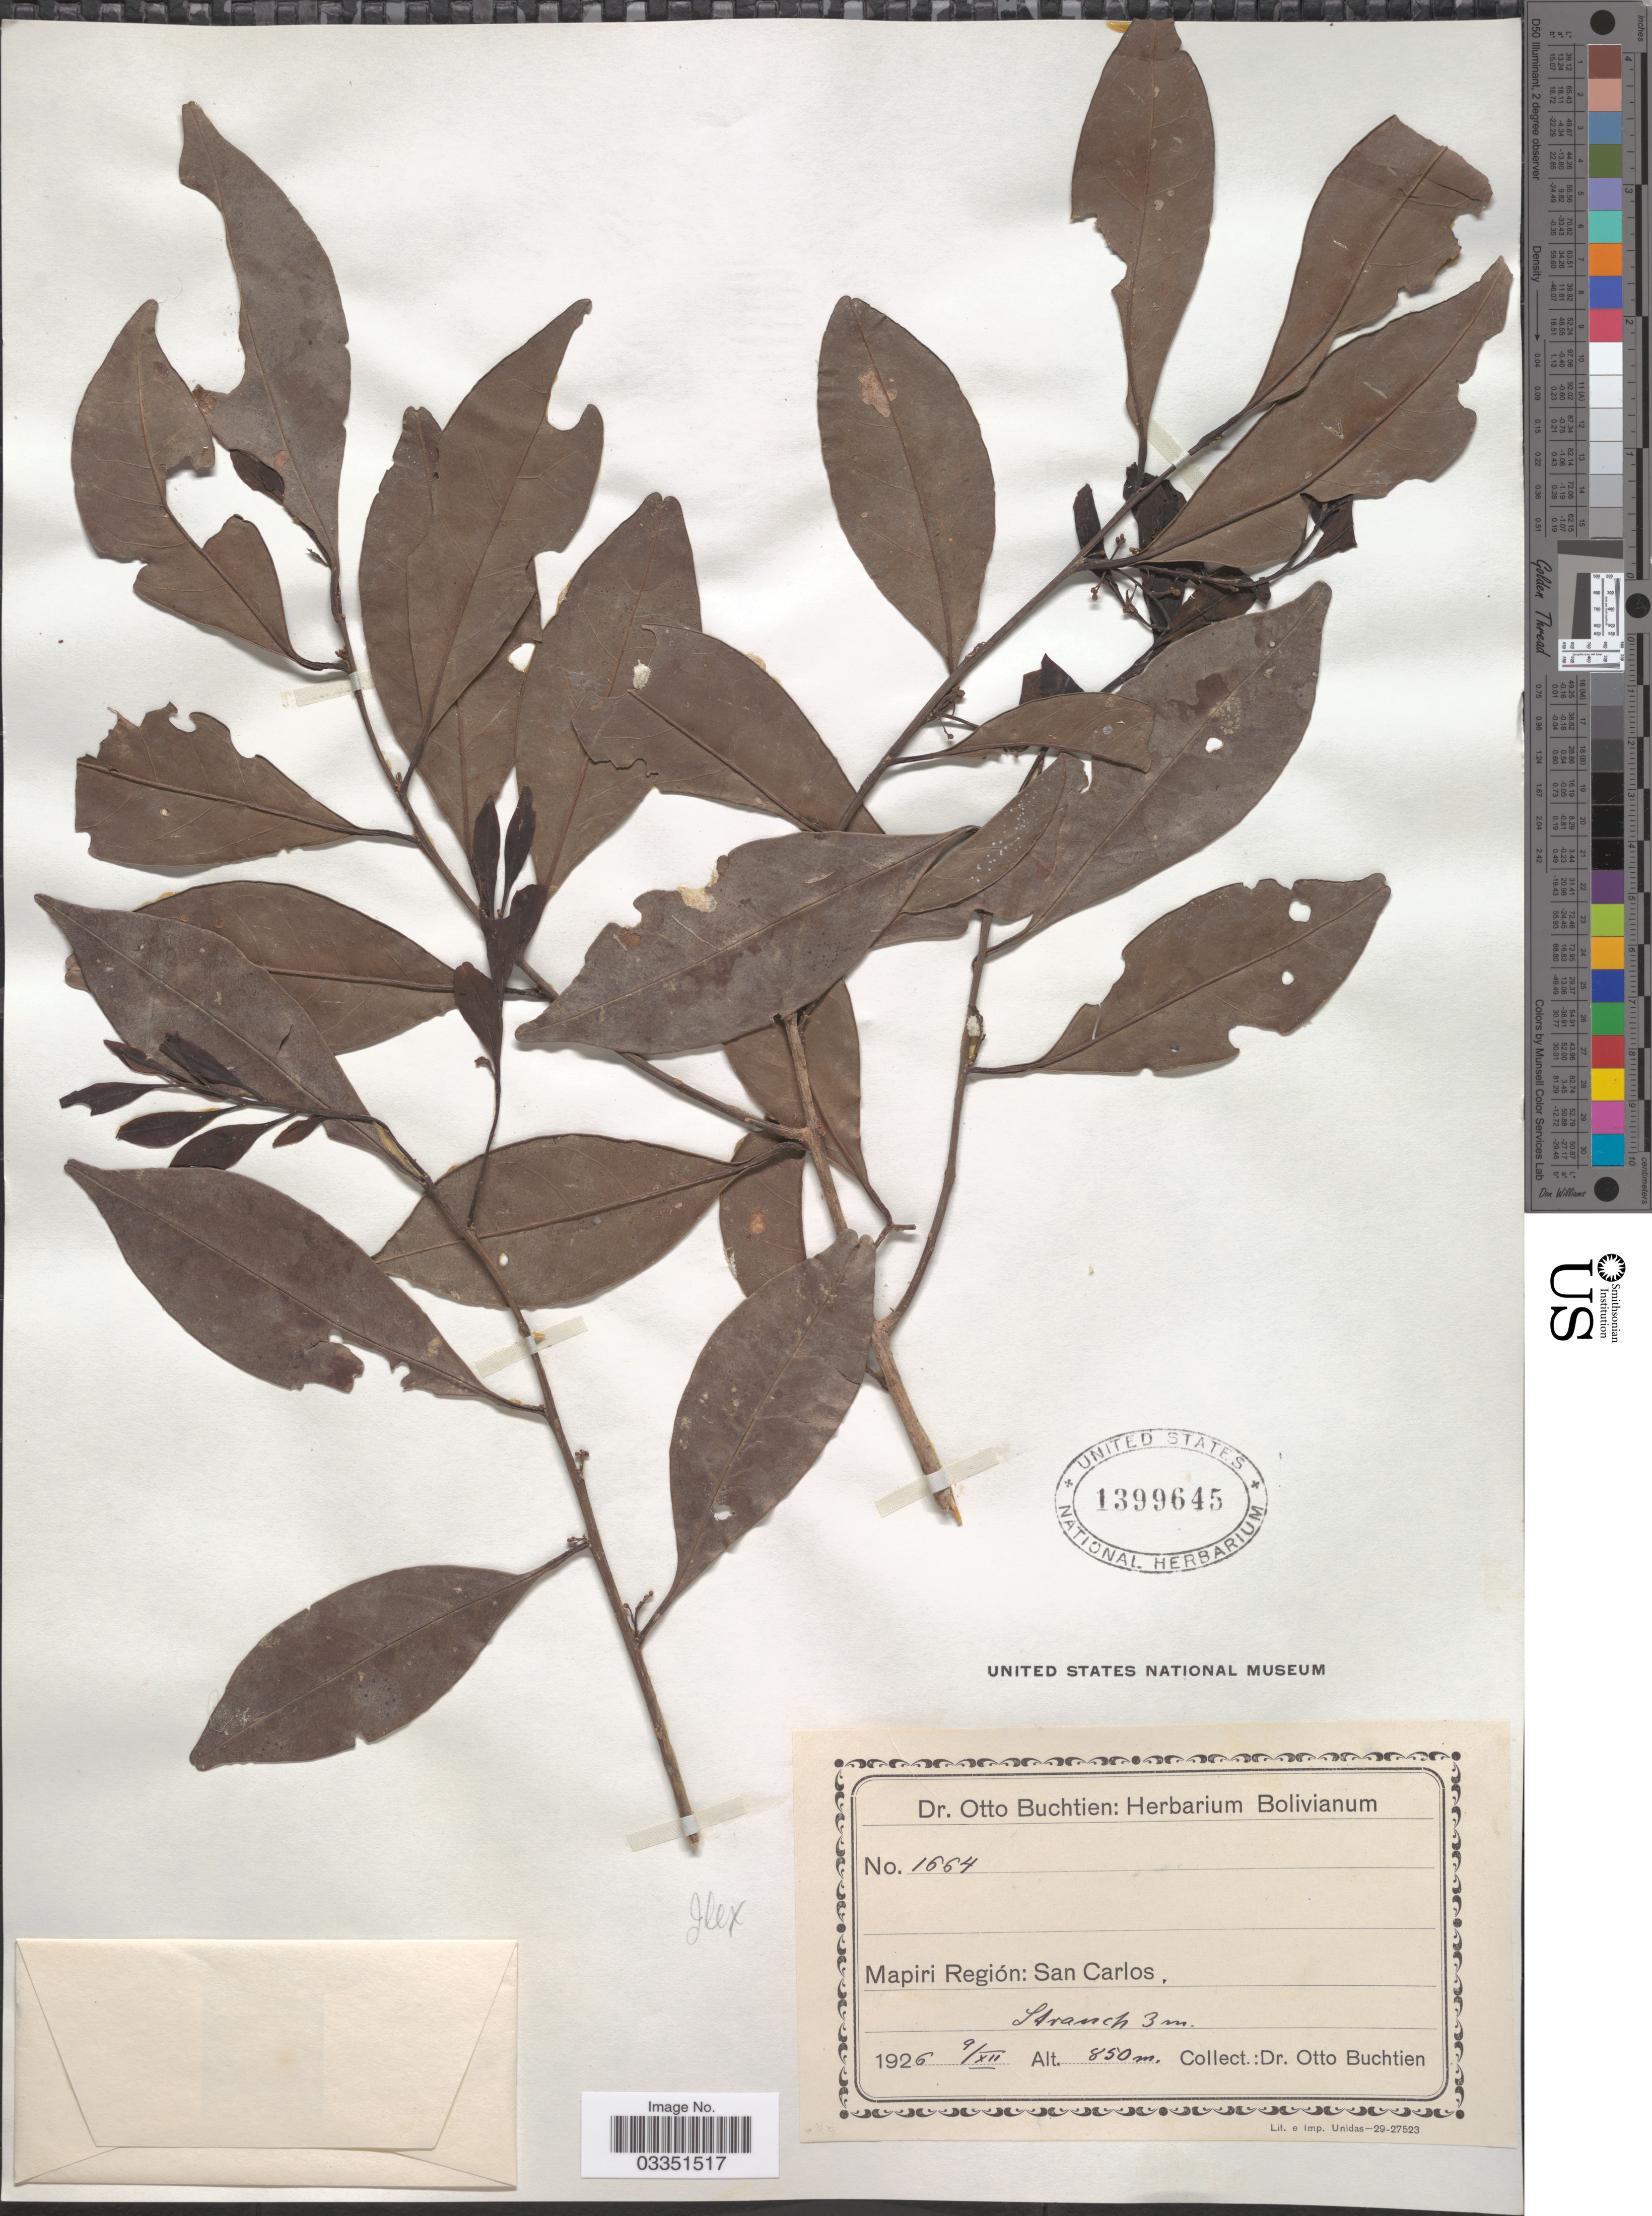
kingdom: Plantae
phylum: Tracheophyta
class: Magnoliopsida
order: Aquifoliales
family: Aquifoliaceae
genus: Ilex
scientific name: Ilex sp.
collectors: O. Buchtien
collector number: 1664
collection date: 1926-12-09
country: Bolivia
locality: Mapiri Región: San Carlos.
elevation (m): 850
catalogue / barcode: US 1399645